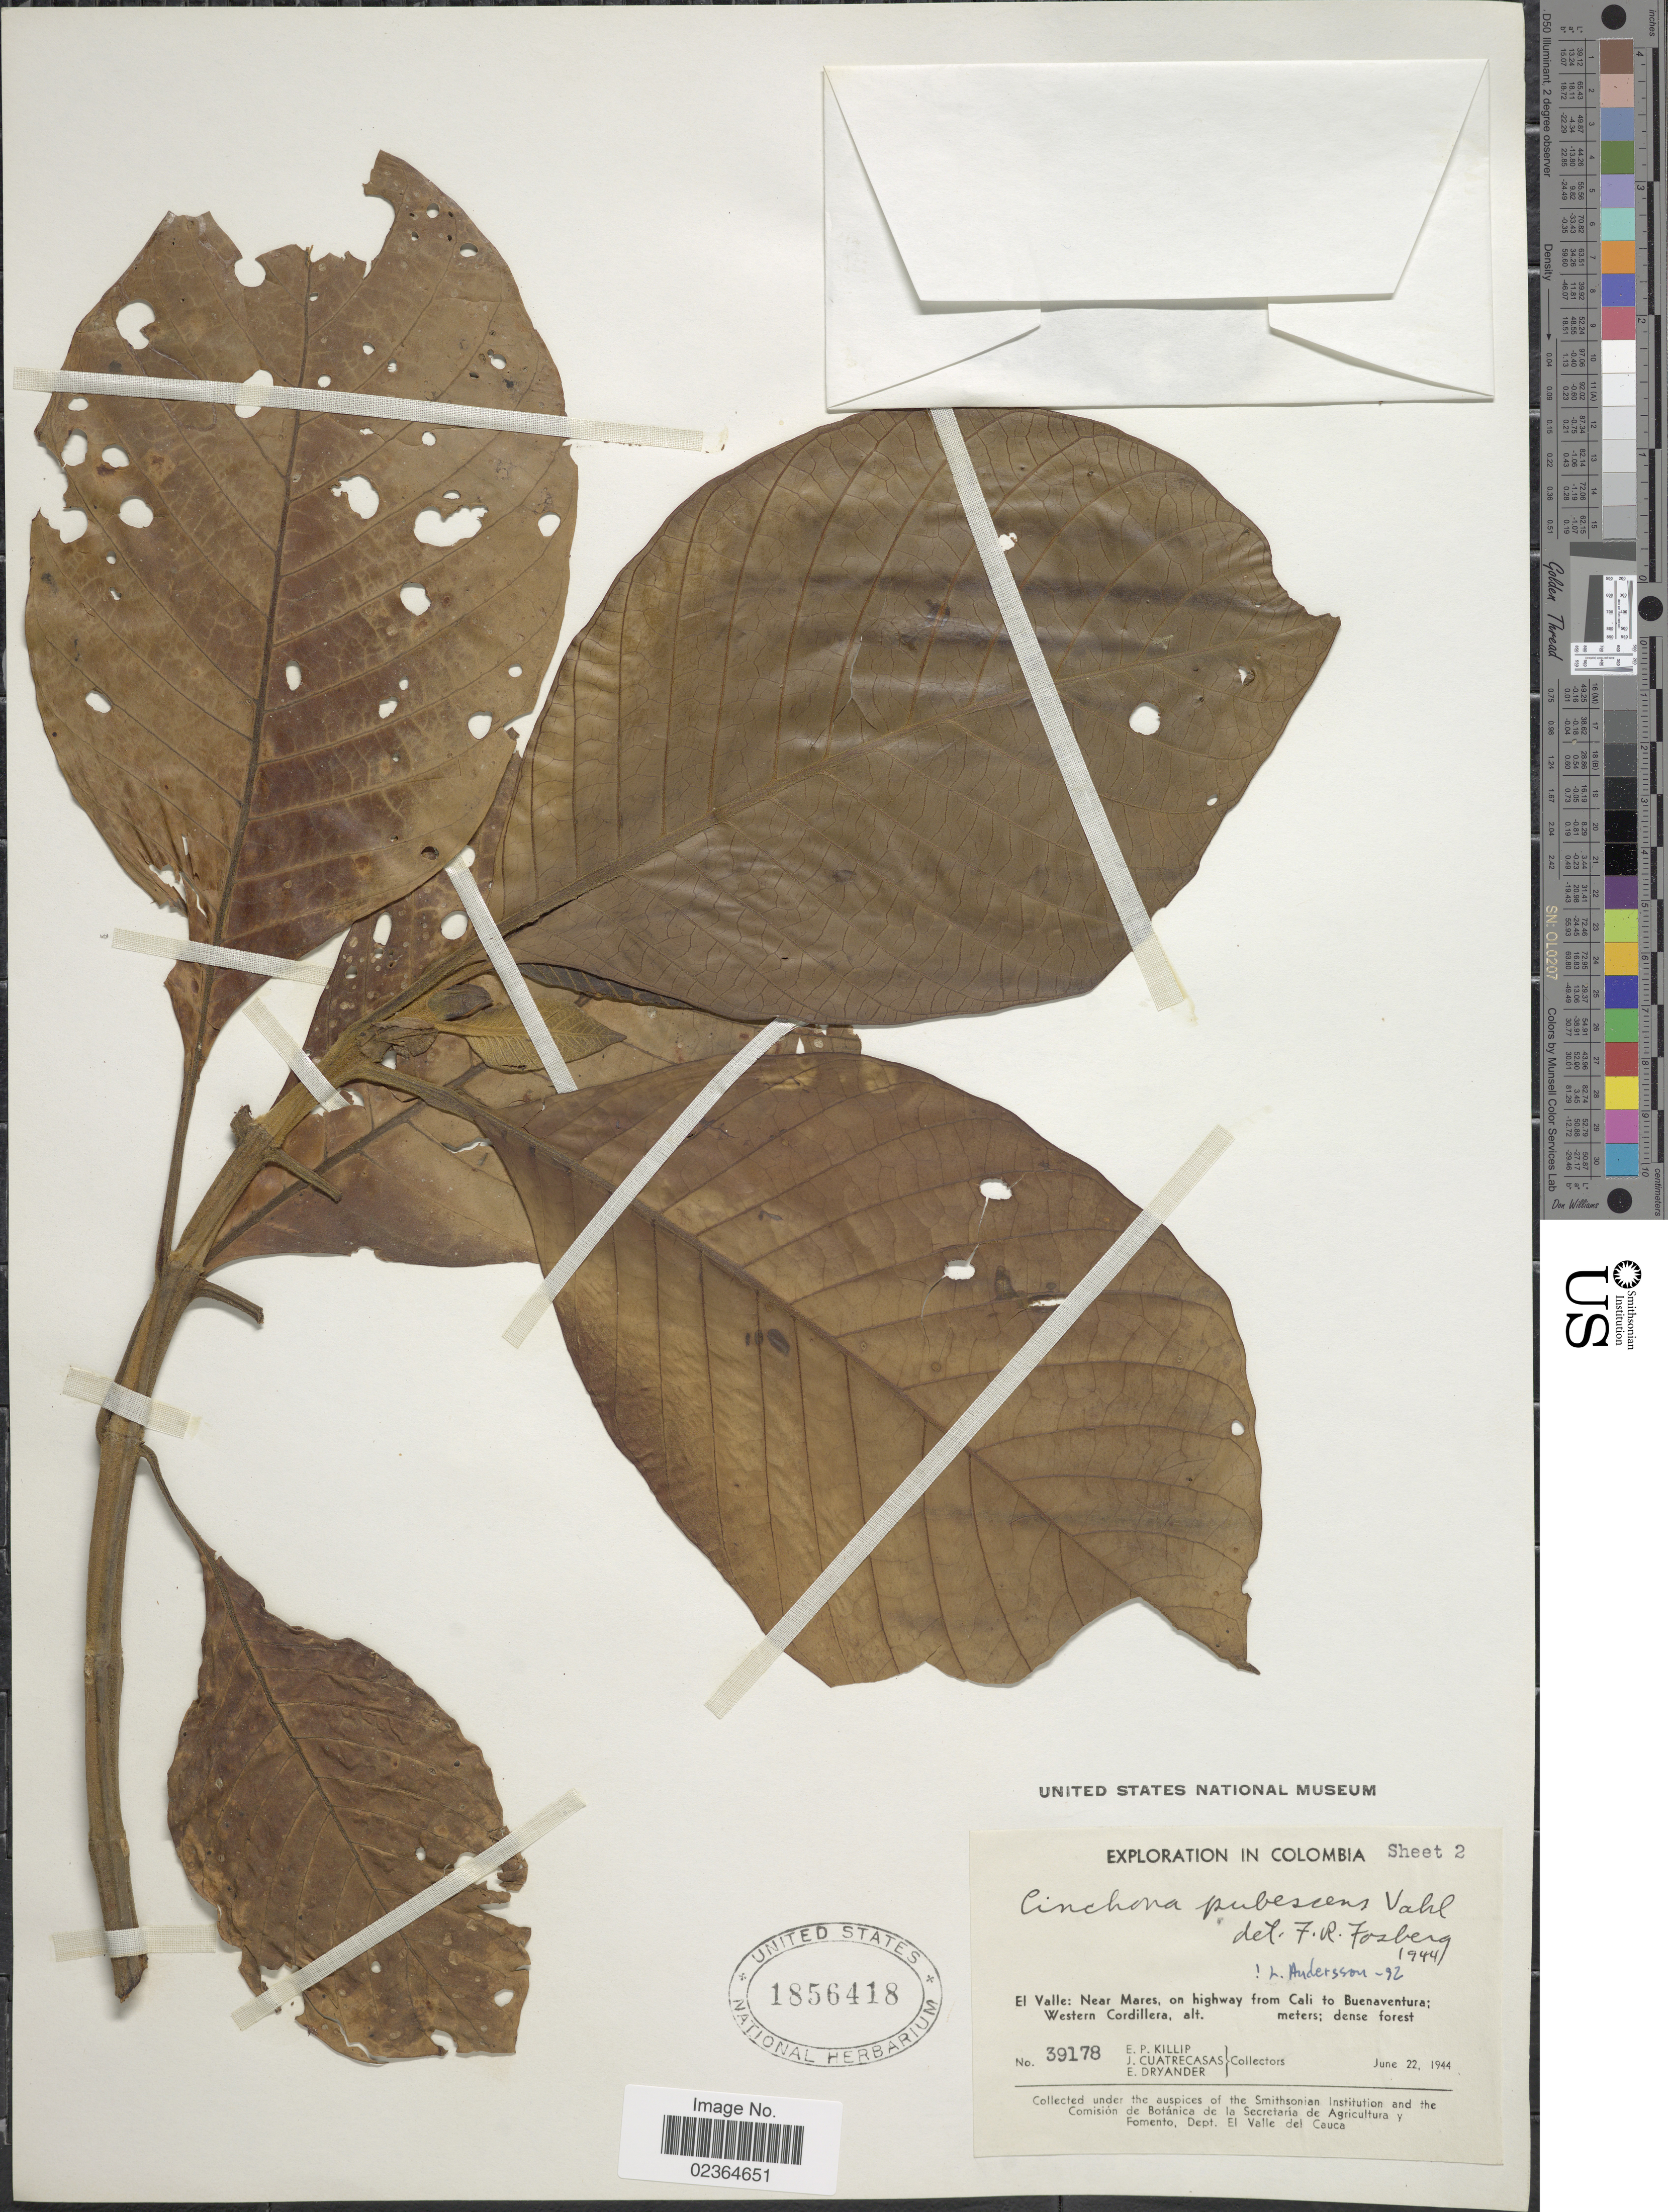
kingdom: Plantae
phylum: Tracheophyta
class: Magnoliopsida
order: Gentianales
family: Rubiaceae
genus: Cinchona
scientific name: Cinchona pubescens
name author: Vahl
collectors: E. P. Killip, J. Cuatrecasas & E. Dryander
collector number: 39178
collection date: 1944-06-22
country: Colombia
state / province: Valle del Cauca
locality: El Valle: Near Mares, on highway from Cali to Buenaventura; Western Cordillera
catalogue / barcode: US 1856418